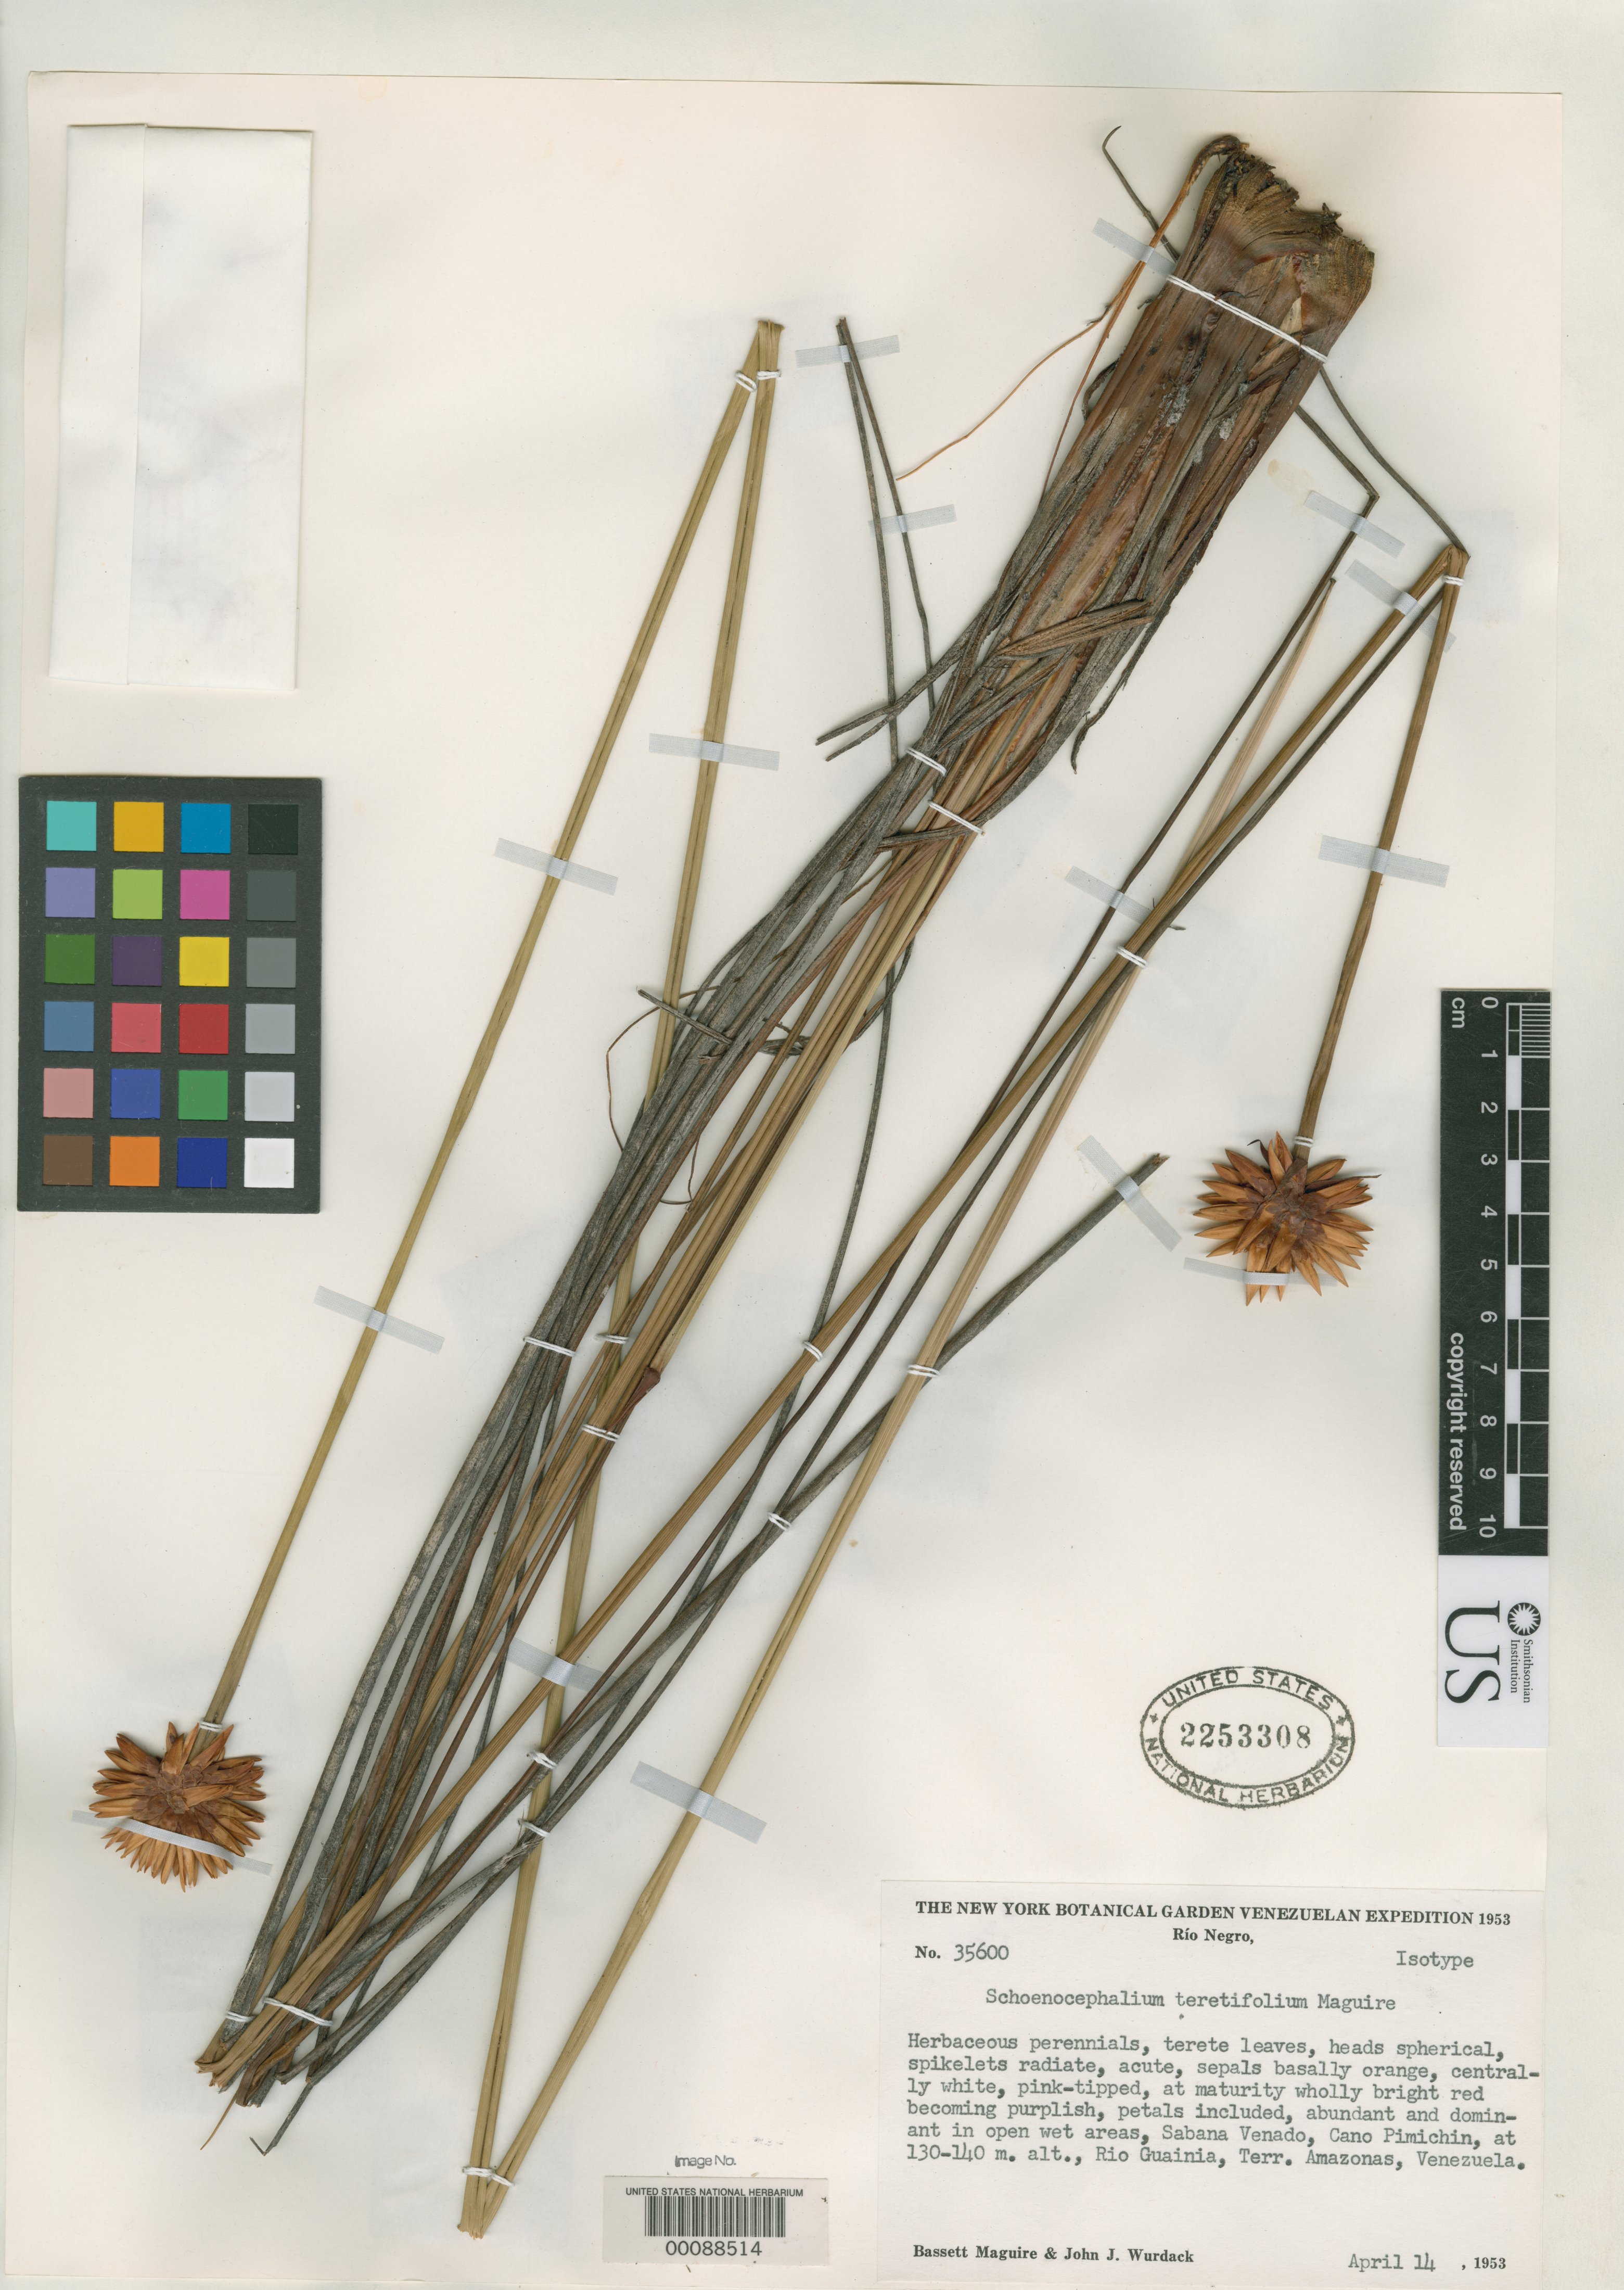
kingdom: Plantae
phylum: Tracheophyta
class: Liliopsida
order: Poales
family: Rapateaceae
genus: Schoenocephalium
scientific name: Schoenocephalium teretifolium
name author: Maguire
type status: Isotype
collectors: B. Maguire & J. J. Wurdack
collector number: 35600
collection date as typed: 14 Apr 1953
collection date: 1953-04-14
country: Venezuela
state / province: Amazonas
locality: Sabana Venado, Cano Pimichin, Rio Guainia.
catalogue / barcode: US 2253308